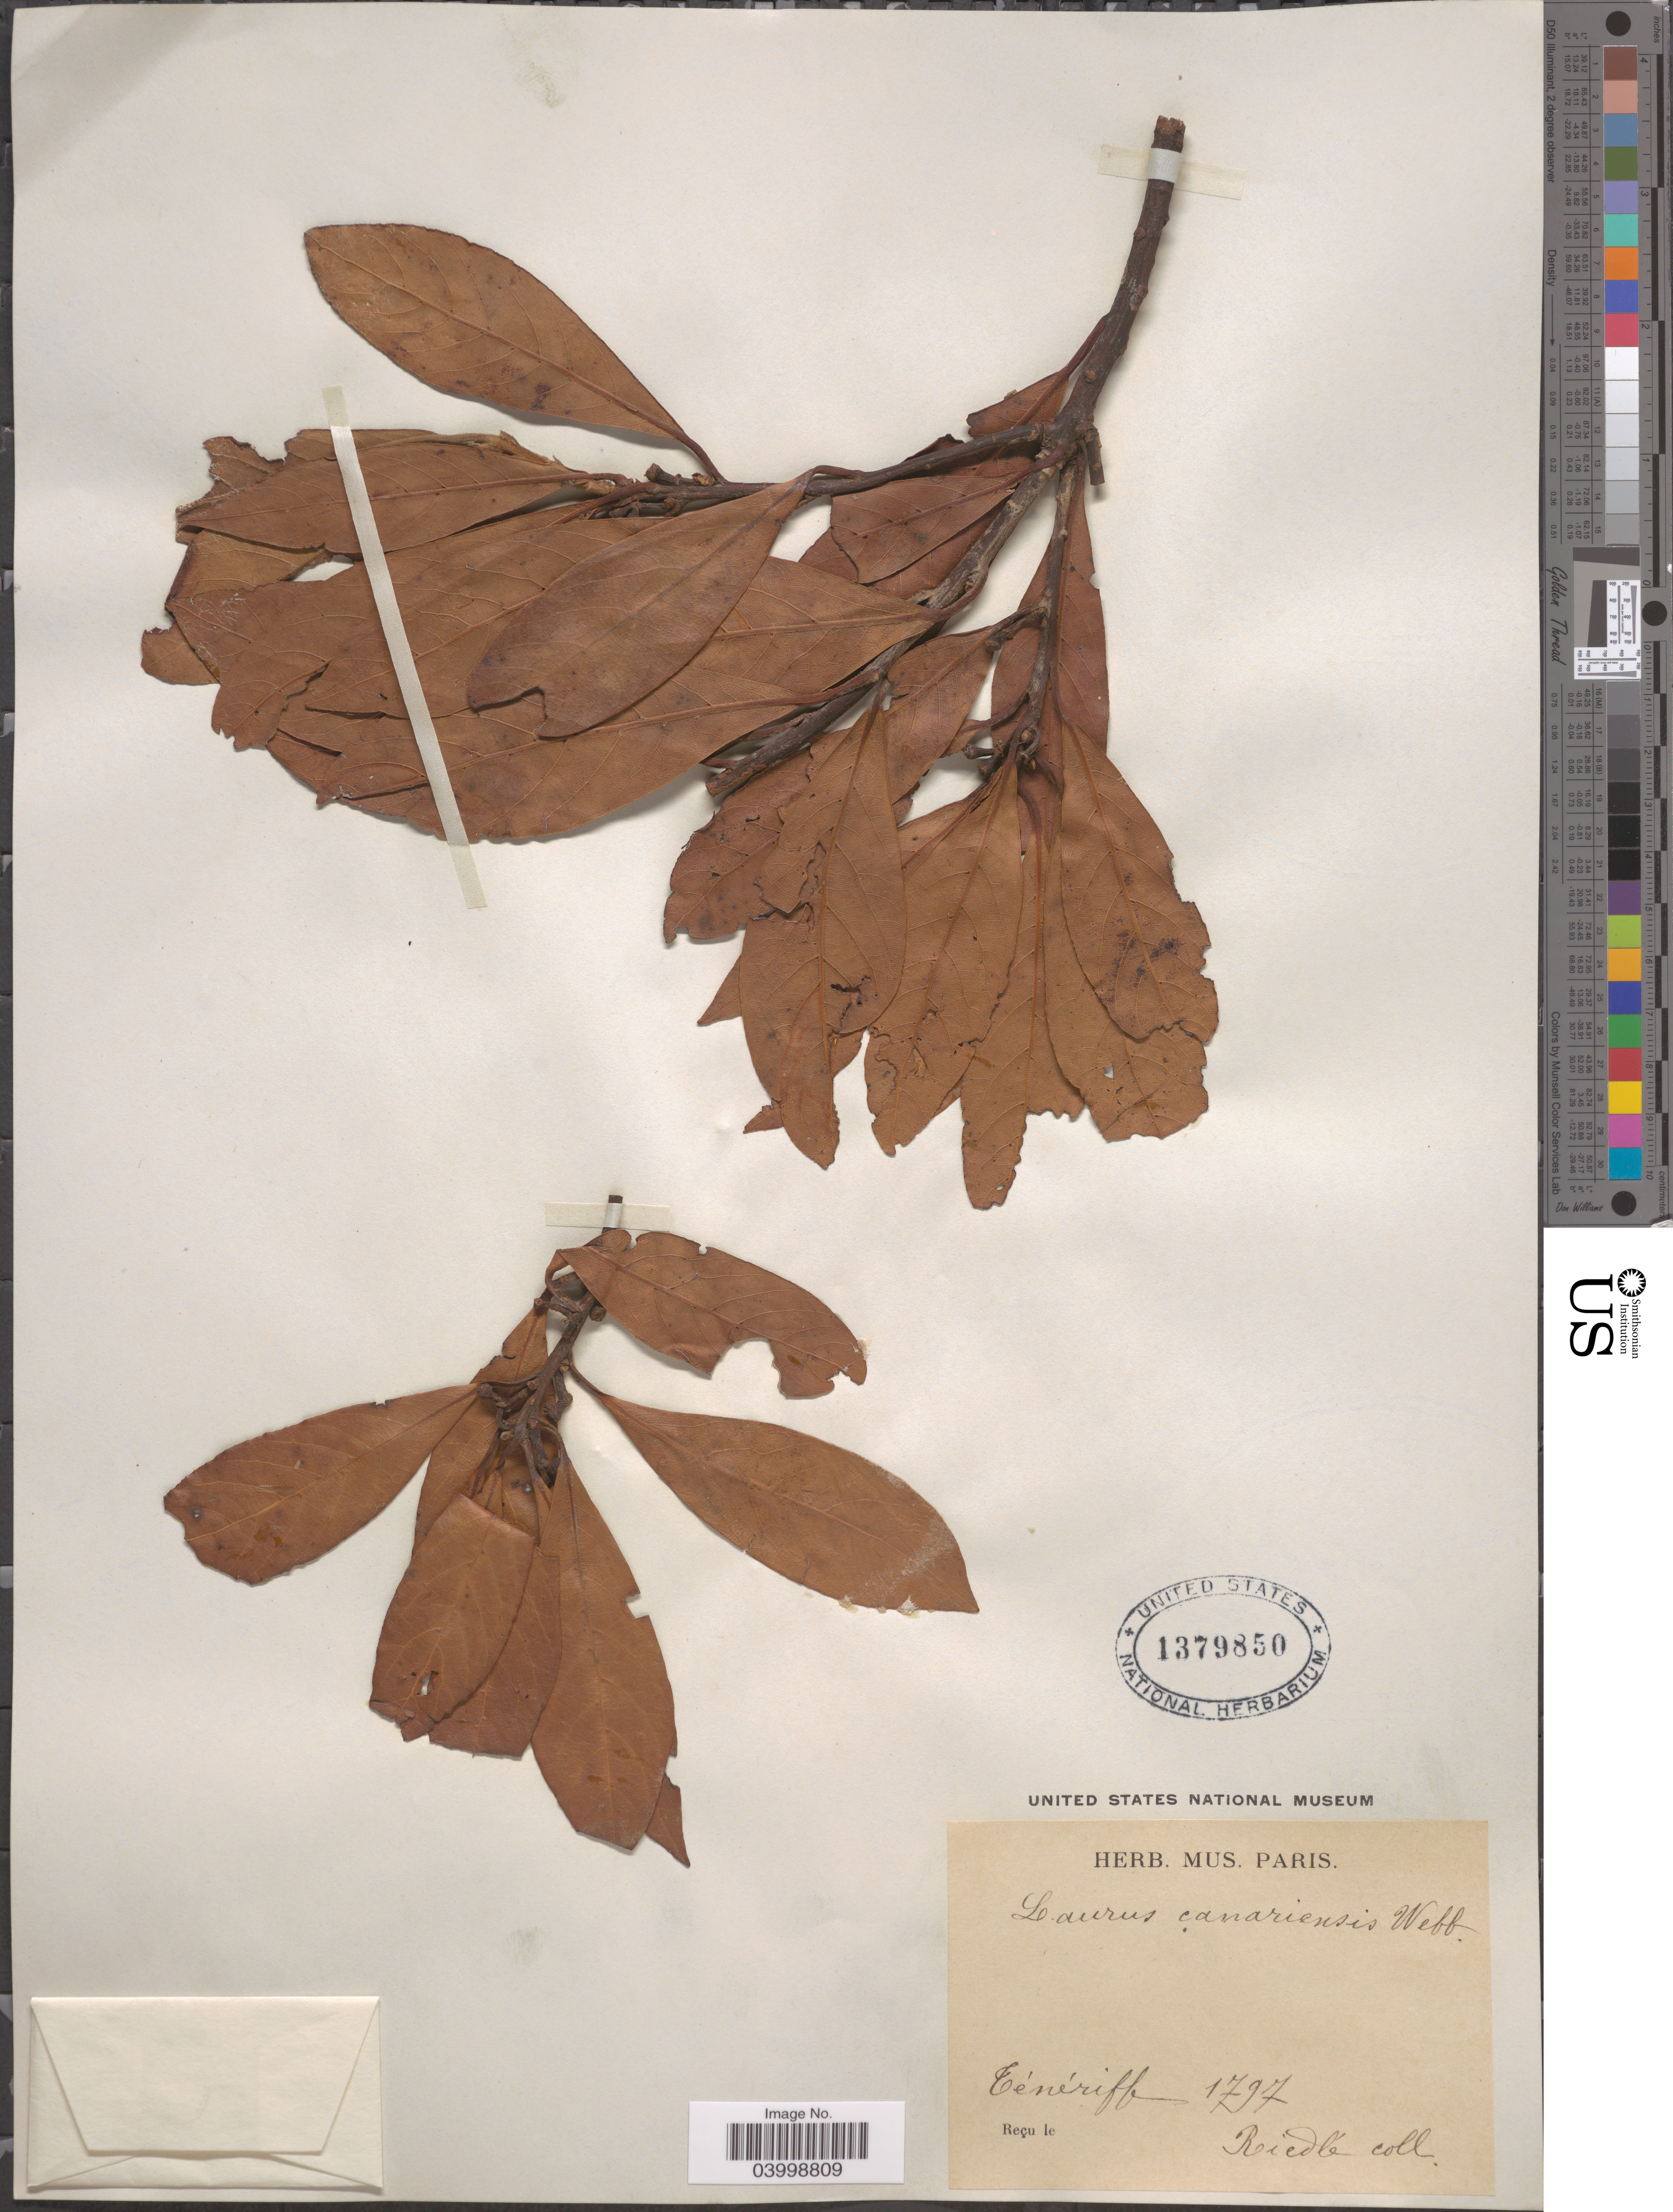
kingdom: Plantae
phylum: Tracheophyta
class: Magnoliopsida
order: Laurales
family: Lauraceae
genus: Laurus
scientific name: Laurus canariensis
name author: Willd.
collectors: -. Riedle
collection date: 1797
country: Spain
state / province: Canarias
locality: Ténériffe.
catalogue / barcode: US 1379850